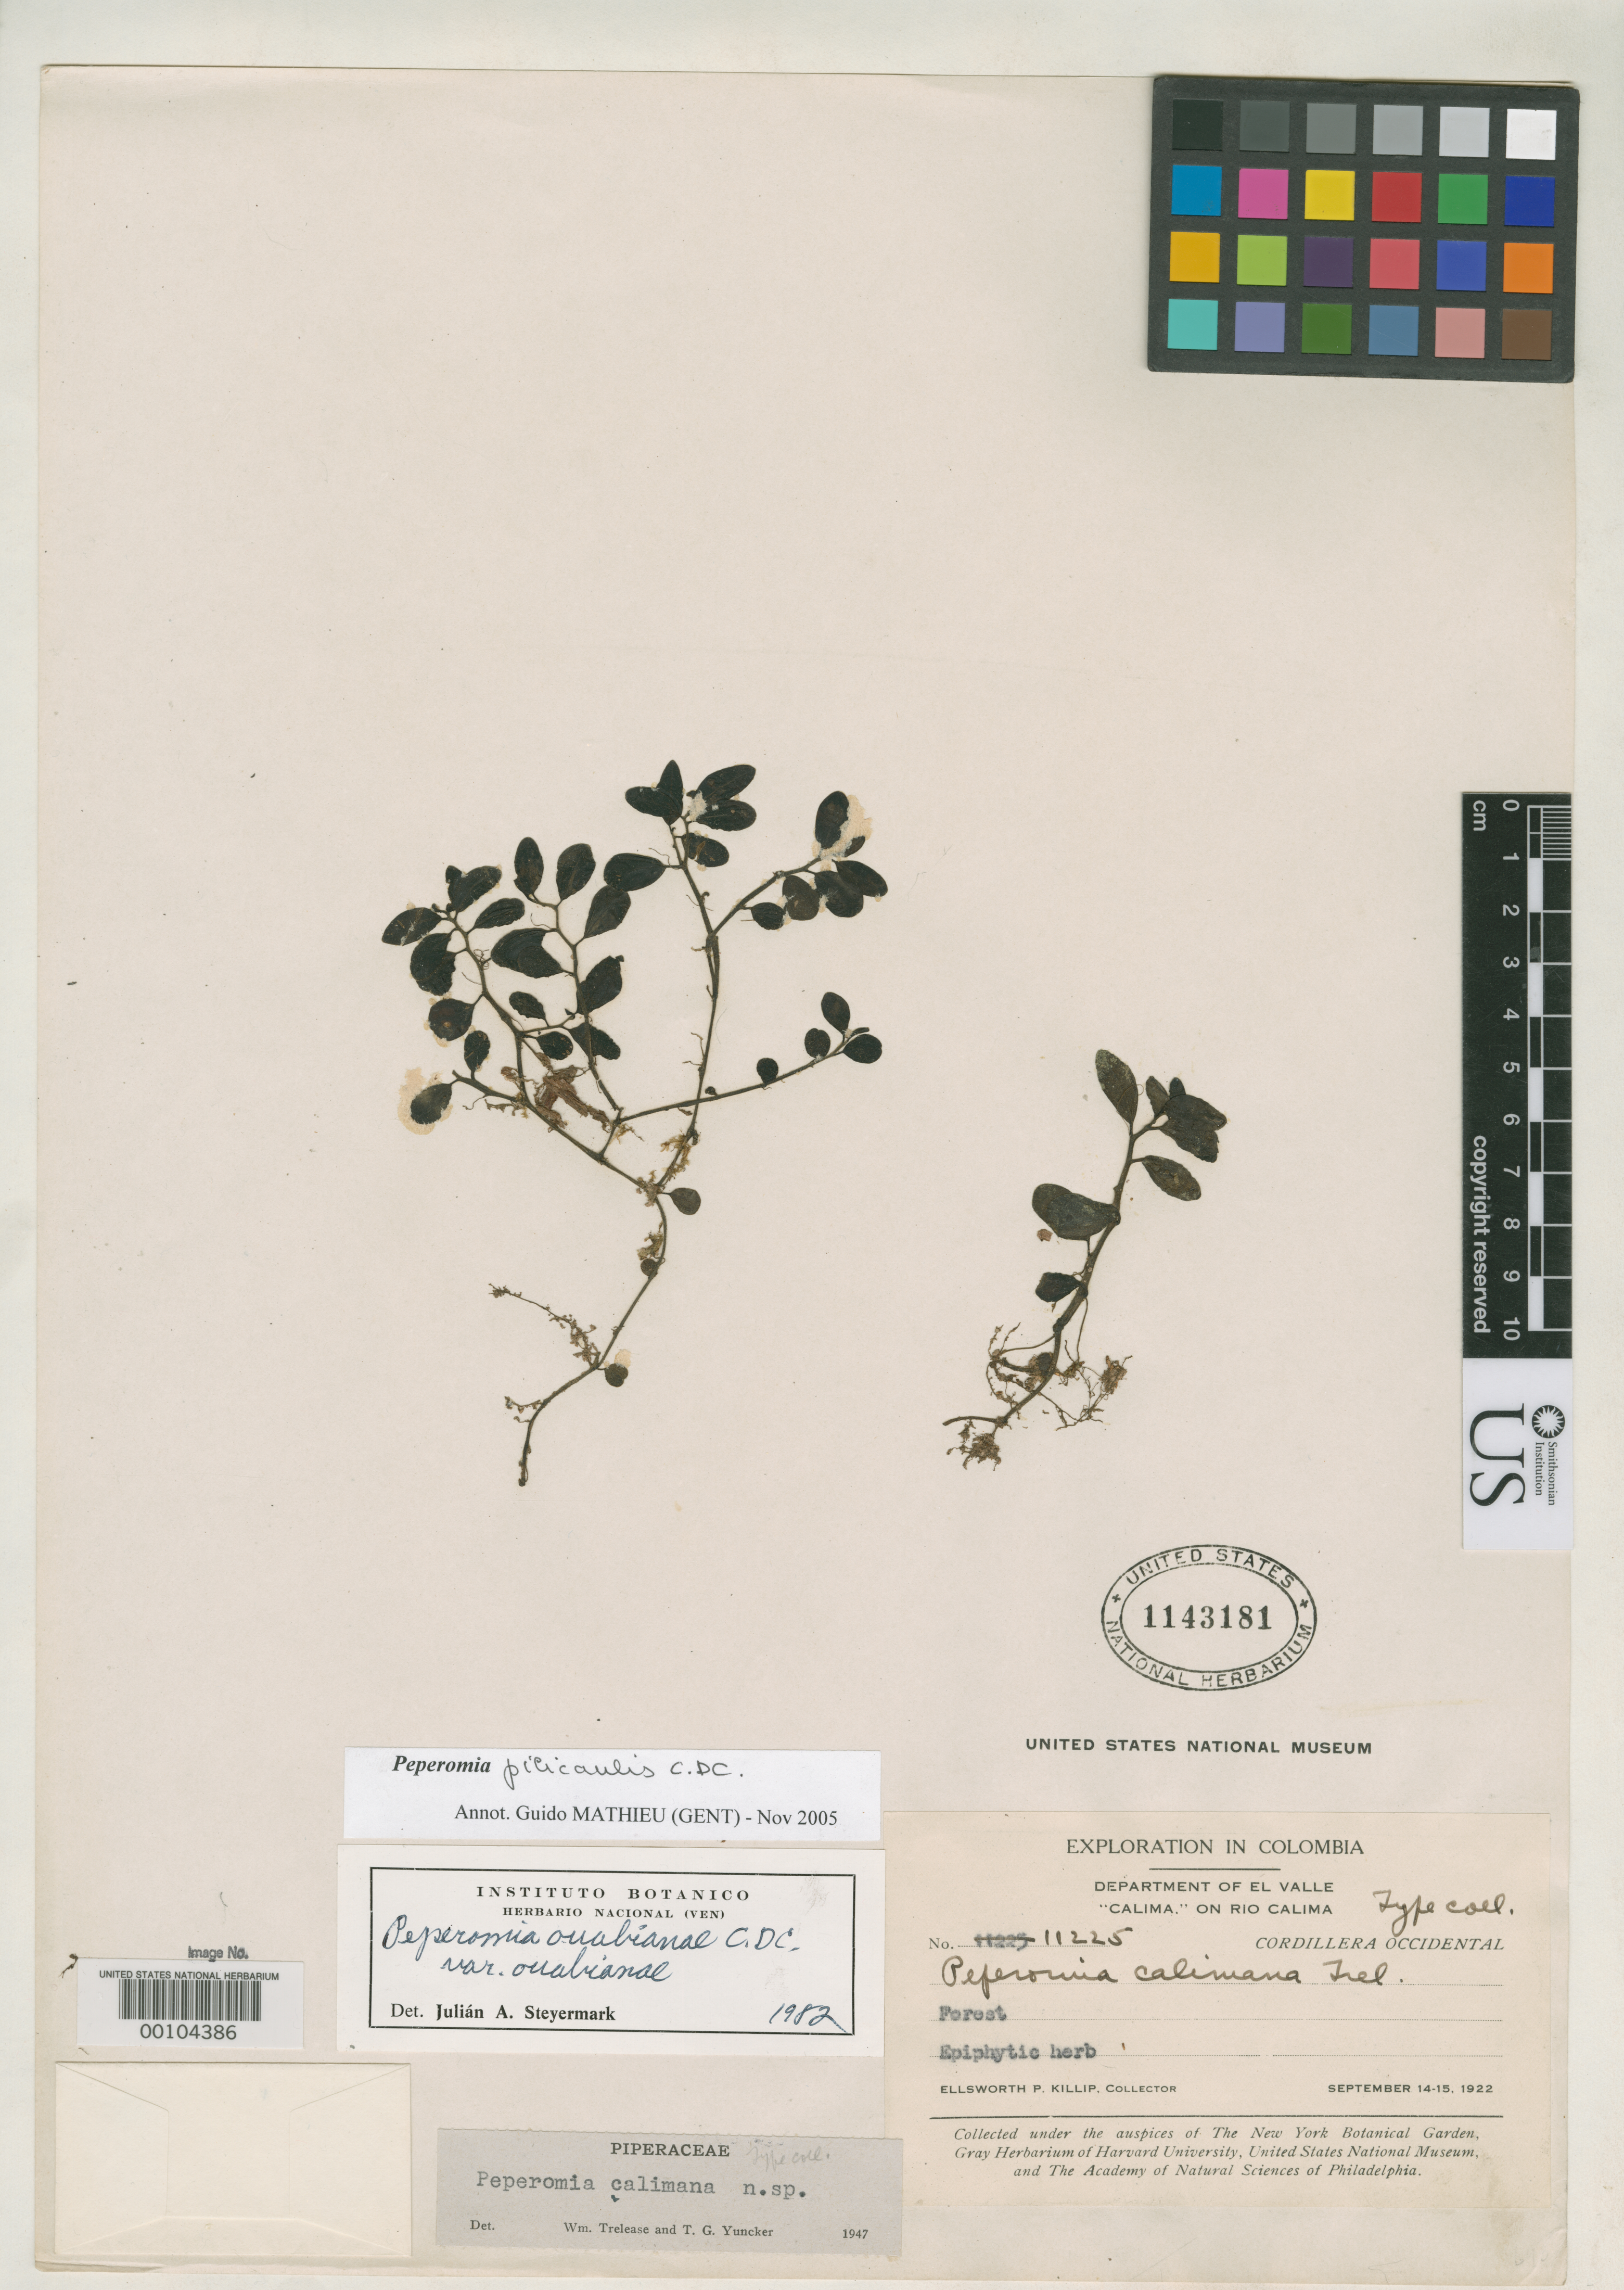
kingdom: Plantae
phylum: Tracheophyta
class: Magnoliopsida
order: Piperales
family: Piperaceae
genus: Peperomia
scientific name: Peperomia calimana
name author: Trel. & Yunck.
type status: Isotype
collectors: E. P. Killip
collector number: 11225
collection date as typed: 14 Sep 1922 to 15 Sep 1922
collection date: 1922-09-14/1922-09-15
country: Colombia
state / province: Valle del Cauca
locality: Cordillera Occidental, "Calima", on Rio Calima.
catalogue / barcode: US 1143181